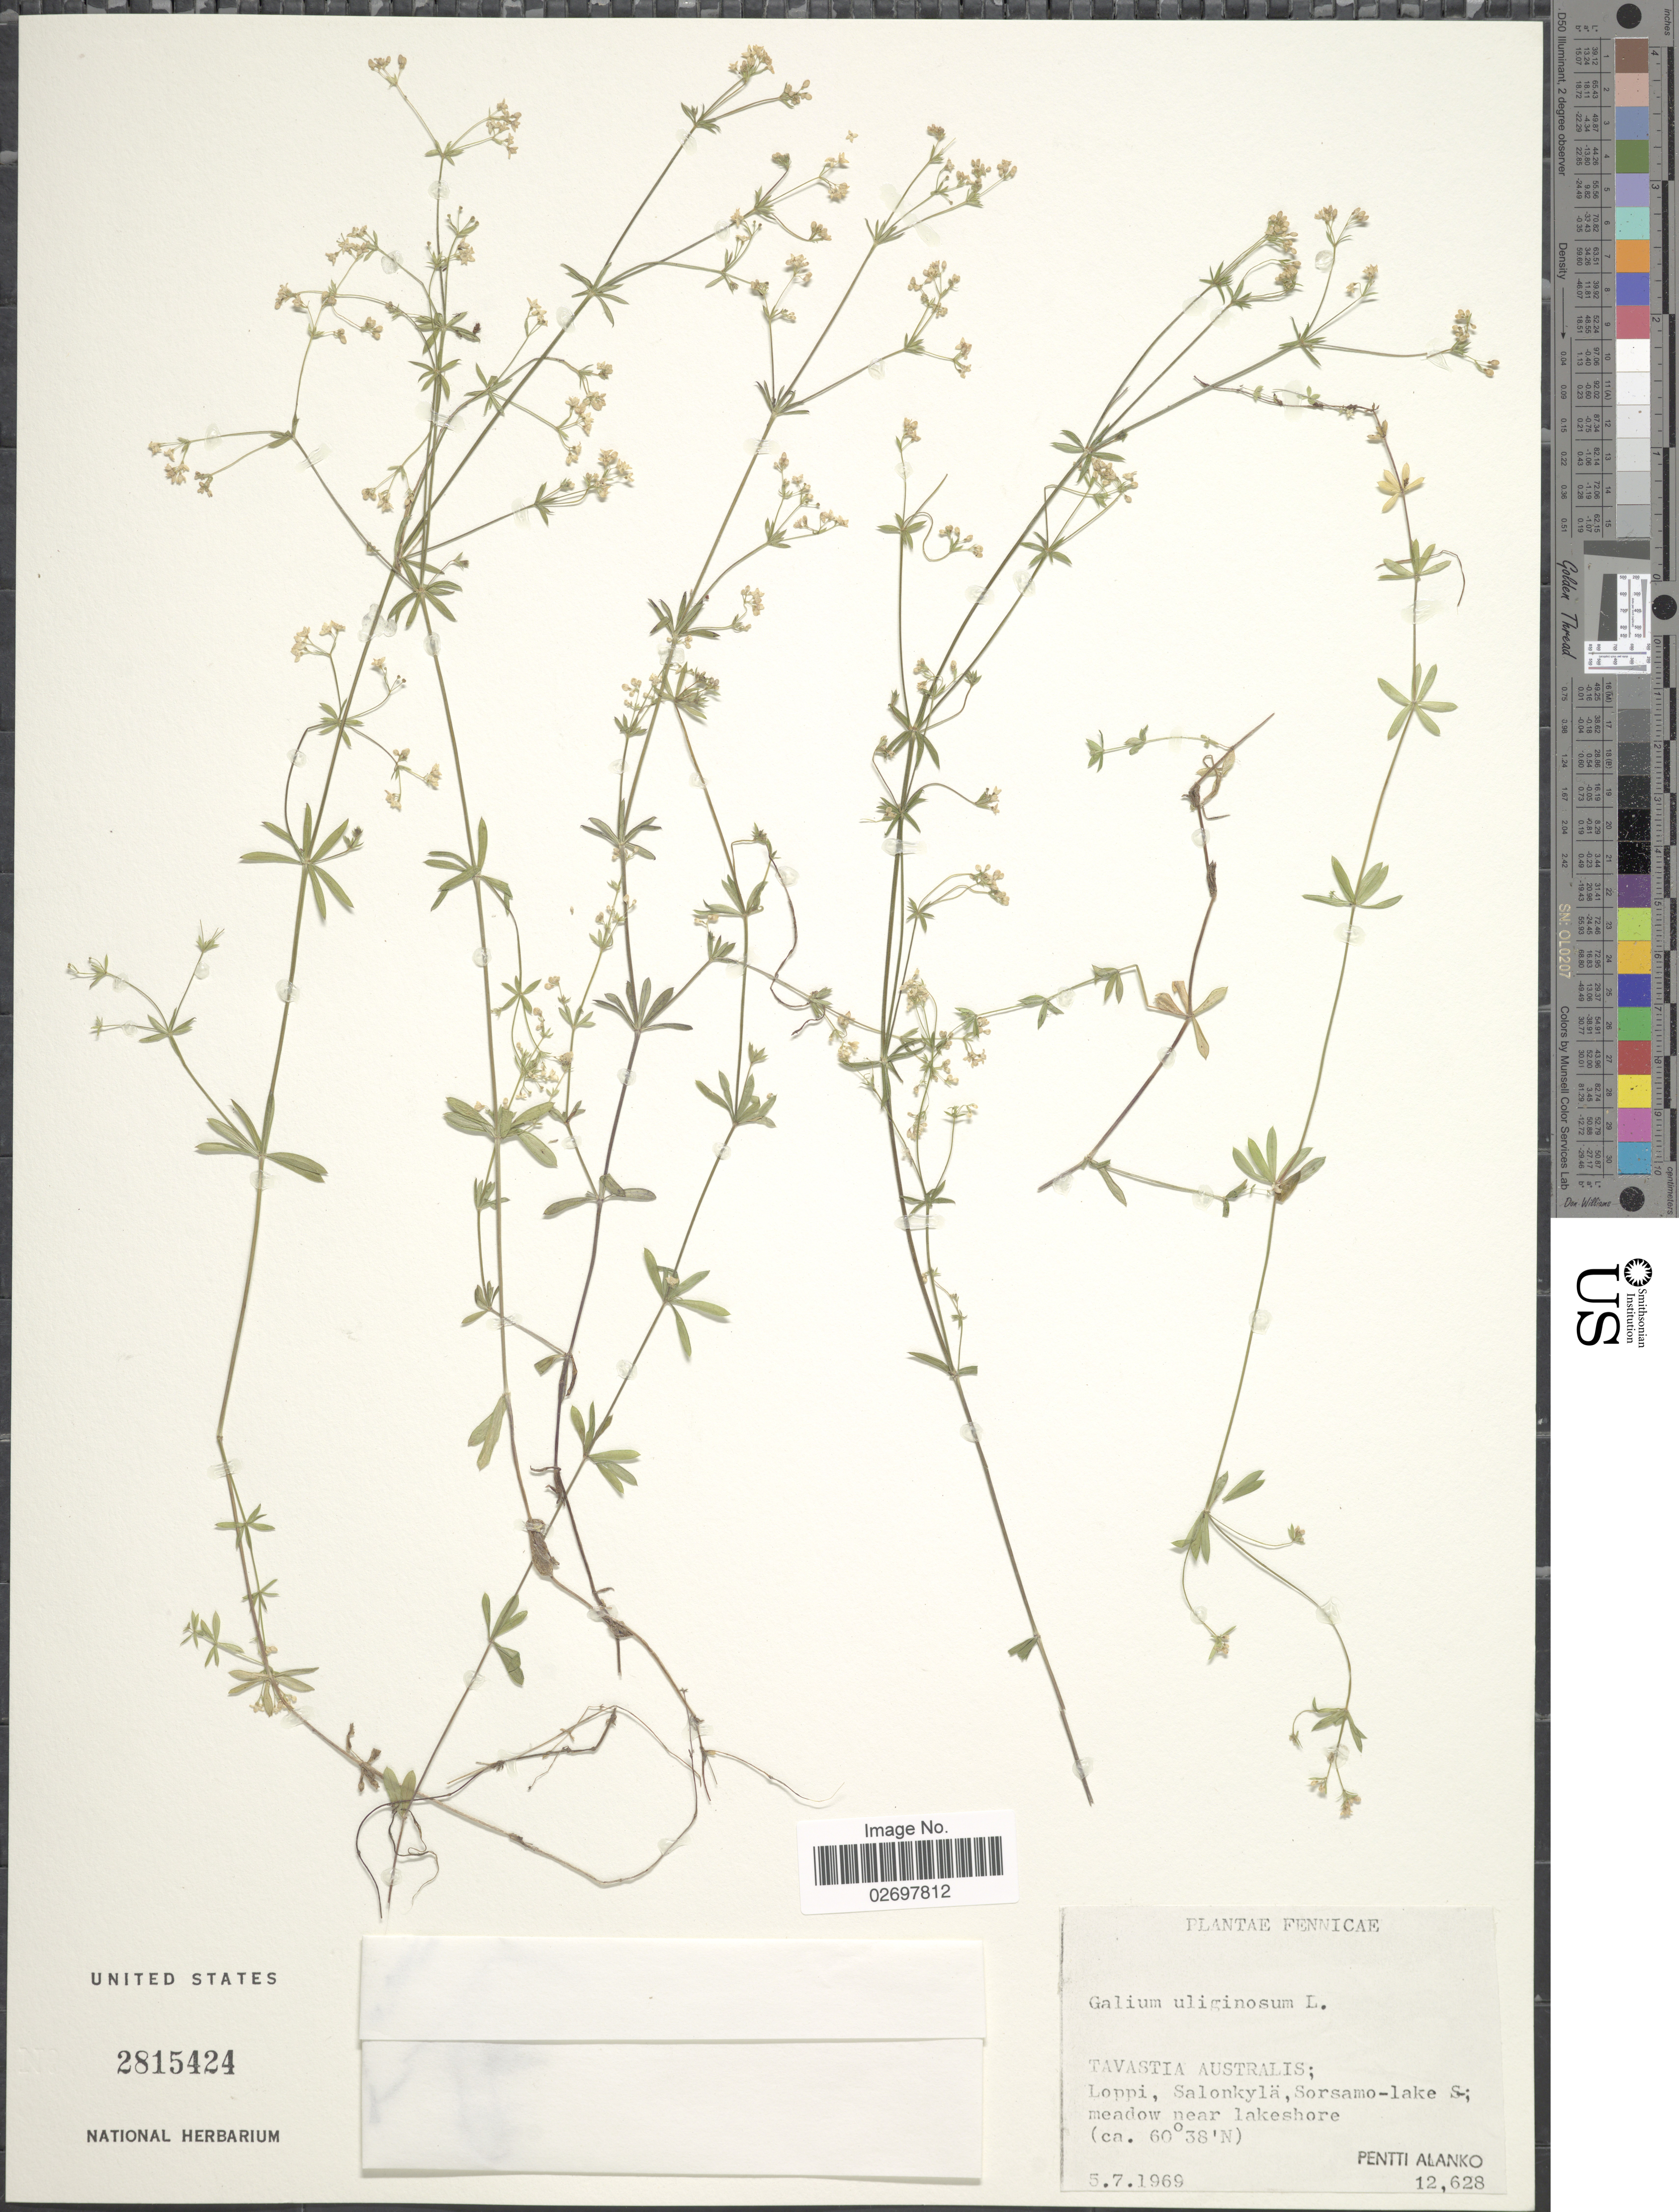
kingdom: Plantae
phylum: Tracheophyta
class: Magnoliopsida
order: Gentianales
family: Rubiaceae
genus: Galium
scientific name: Galium uliginosum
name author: L.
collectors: P. Alanko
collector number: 12628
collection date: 1968-07-05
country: Finland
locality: Fennicae, Tavastia Australis: Loppi, Salonkyla, Sorsamo-Lake, S. meadow near lakeshore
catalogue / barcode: US 2815424